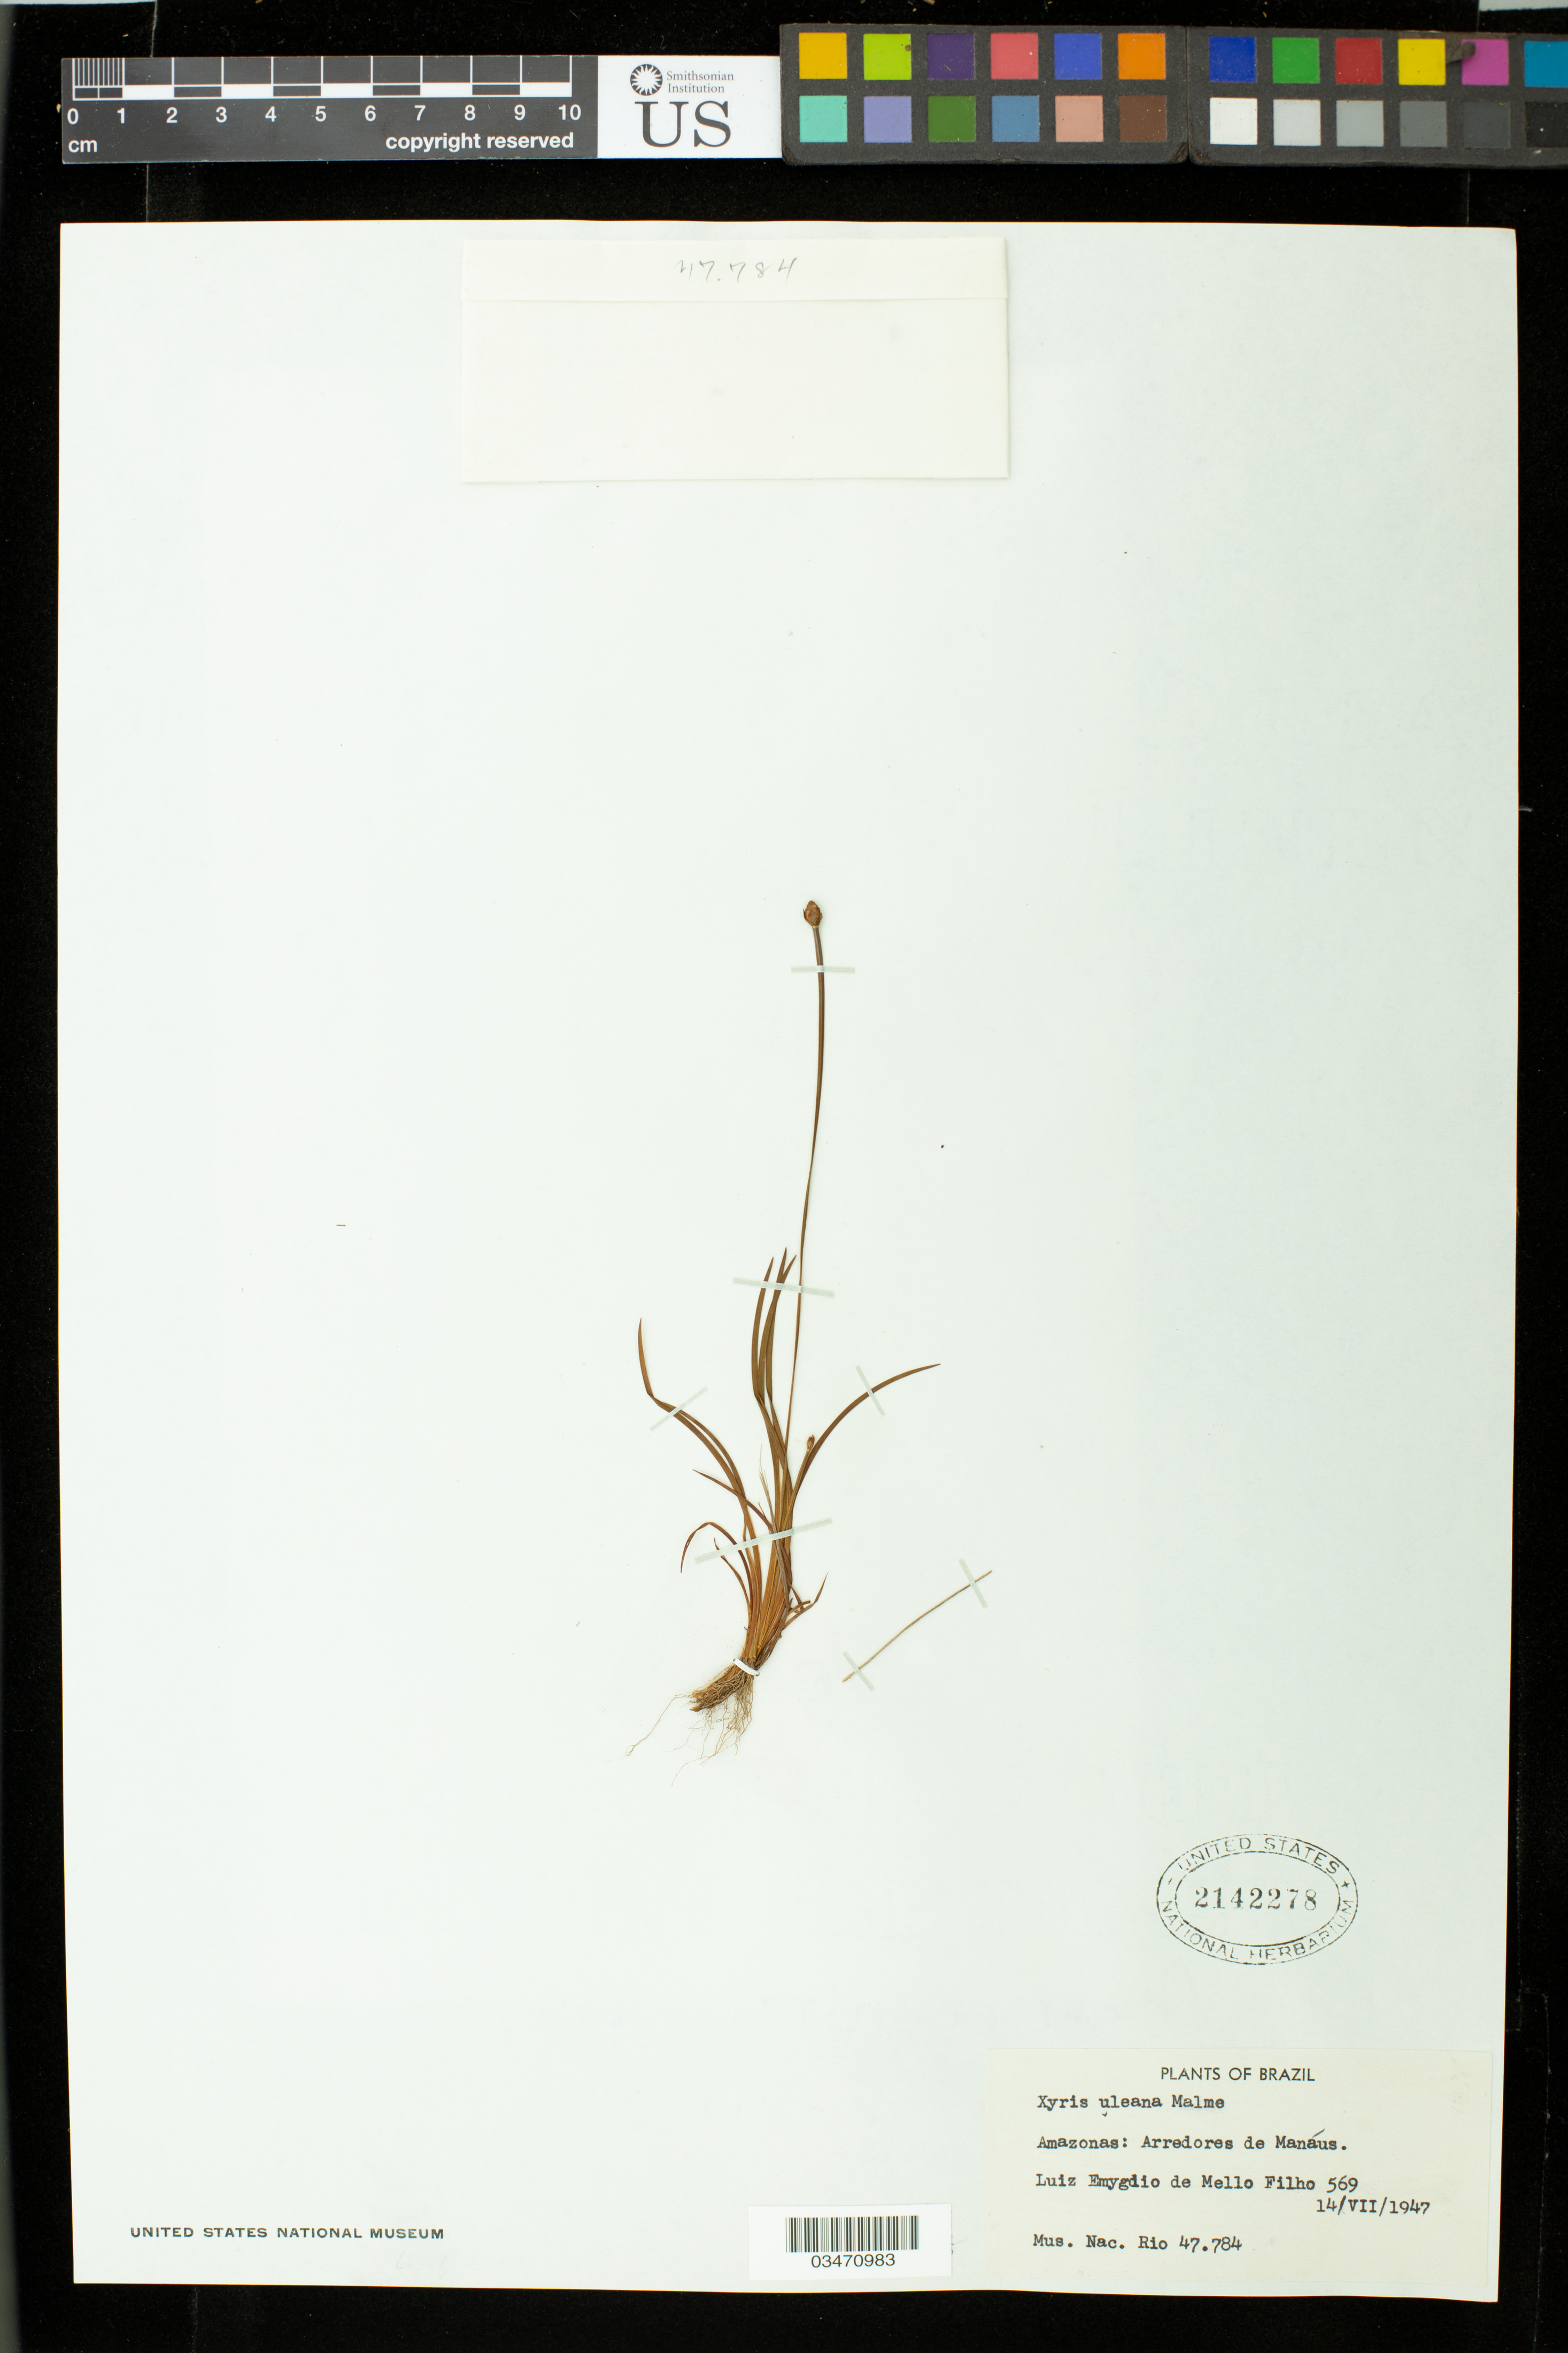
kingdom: Plantae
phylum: Tracheophyta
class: Liliopsida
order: Poales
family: Xyridaceae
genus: Xyris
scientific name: Xyris uleana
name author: Malme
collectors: L. Emygdio de Mello Filho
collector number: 569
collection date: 1947-07-14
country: Brazil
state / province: Amazônas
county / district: Manaus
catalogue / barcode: US 2142278